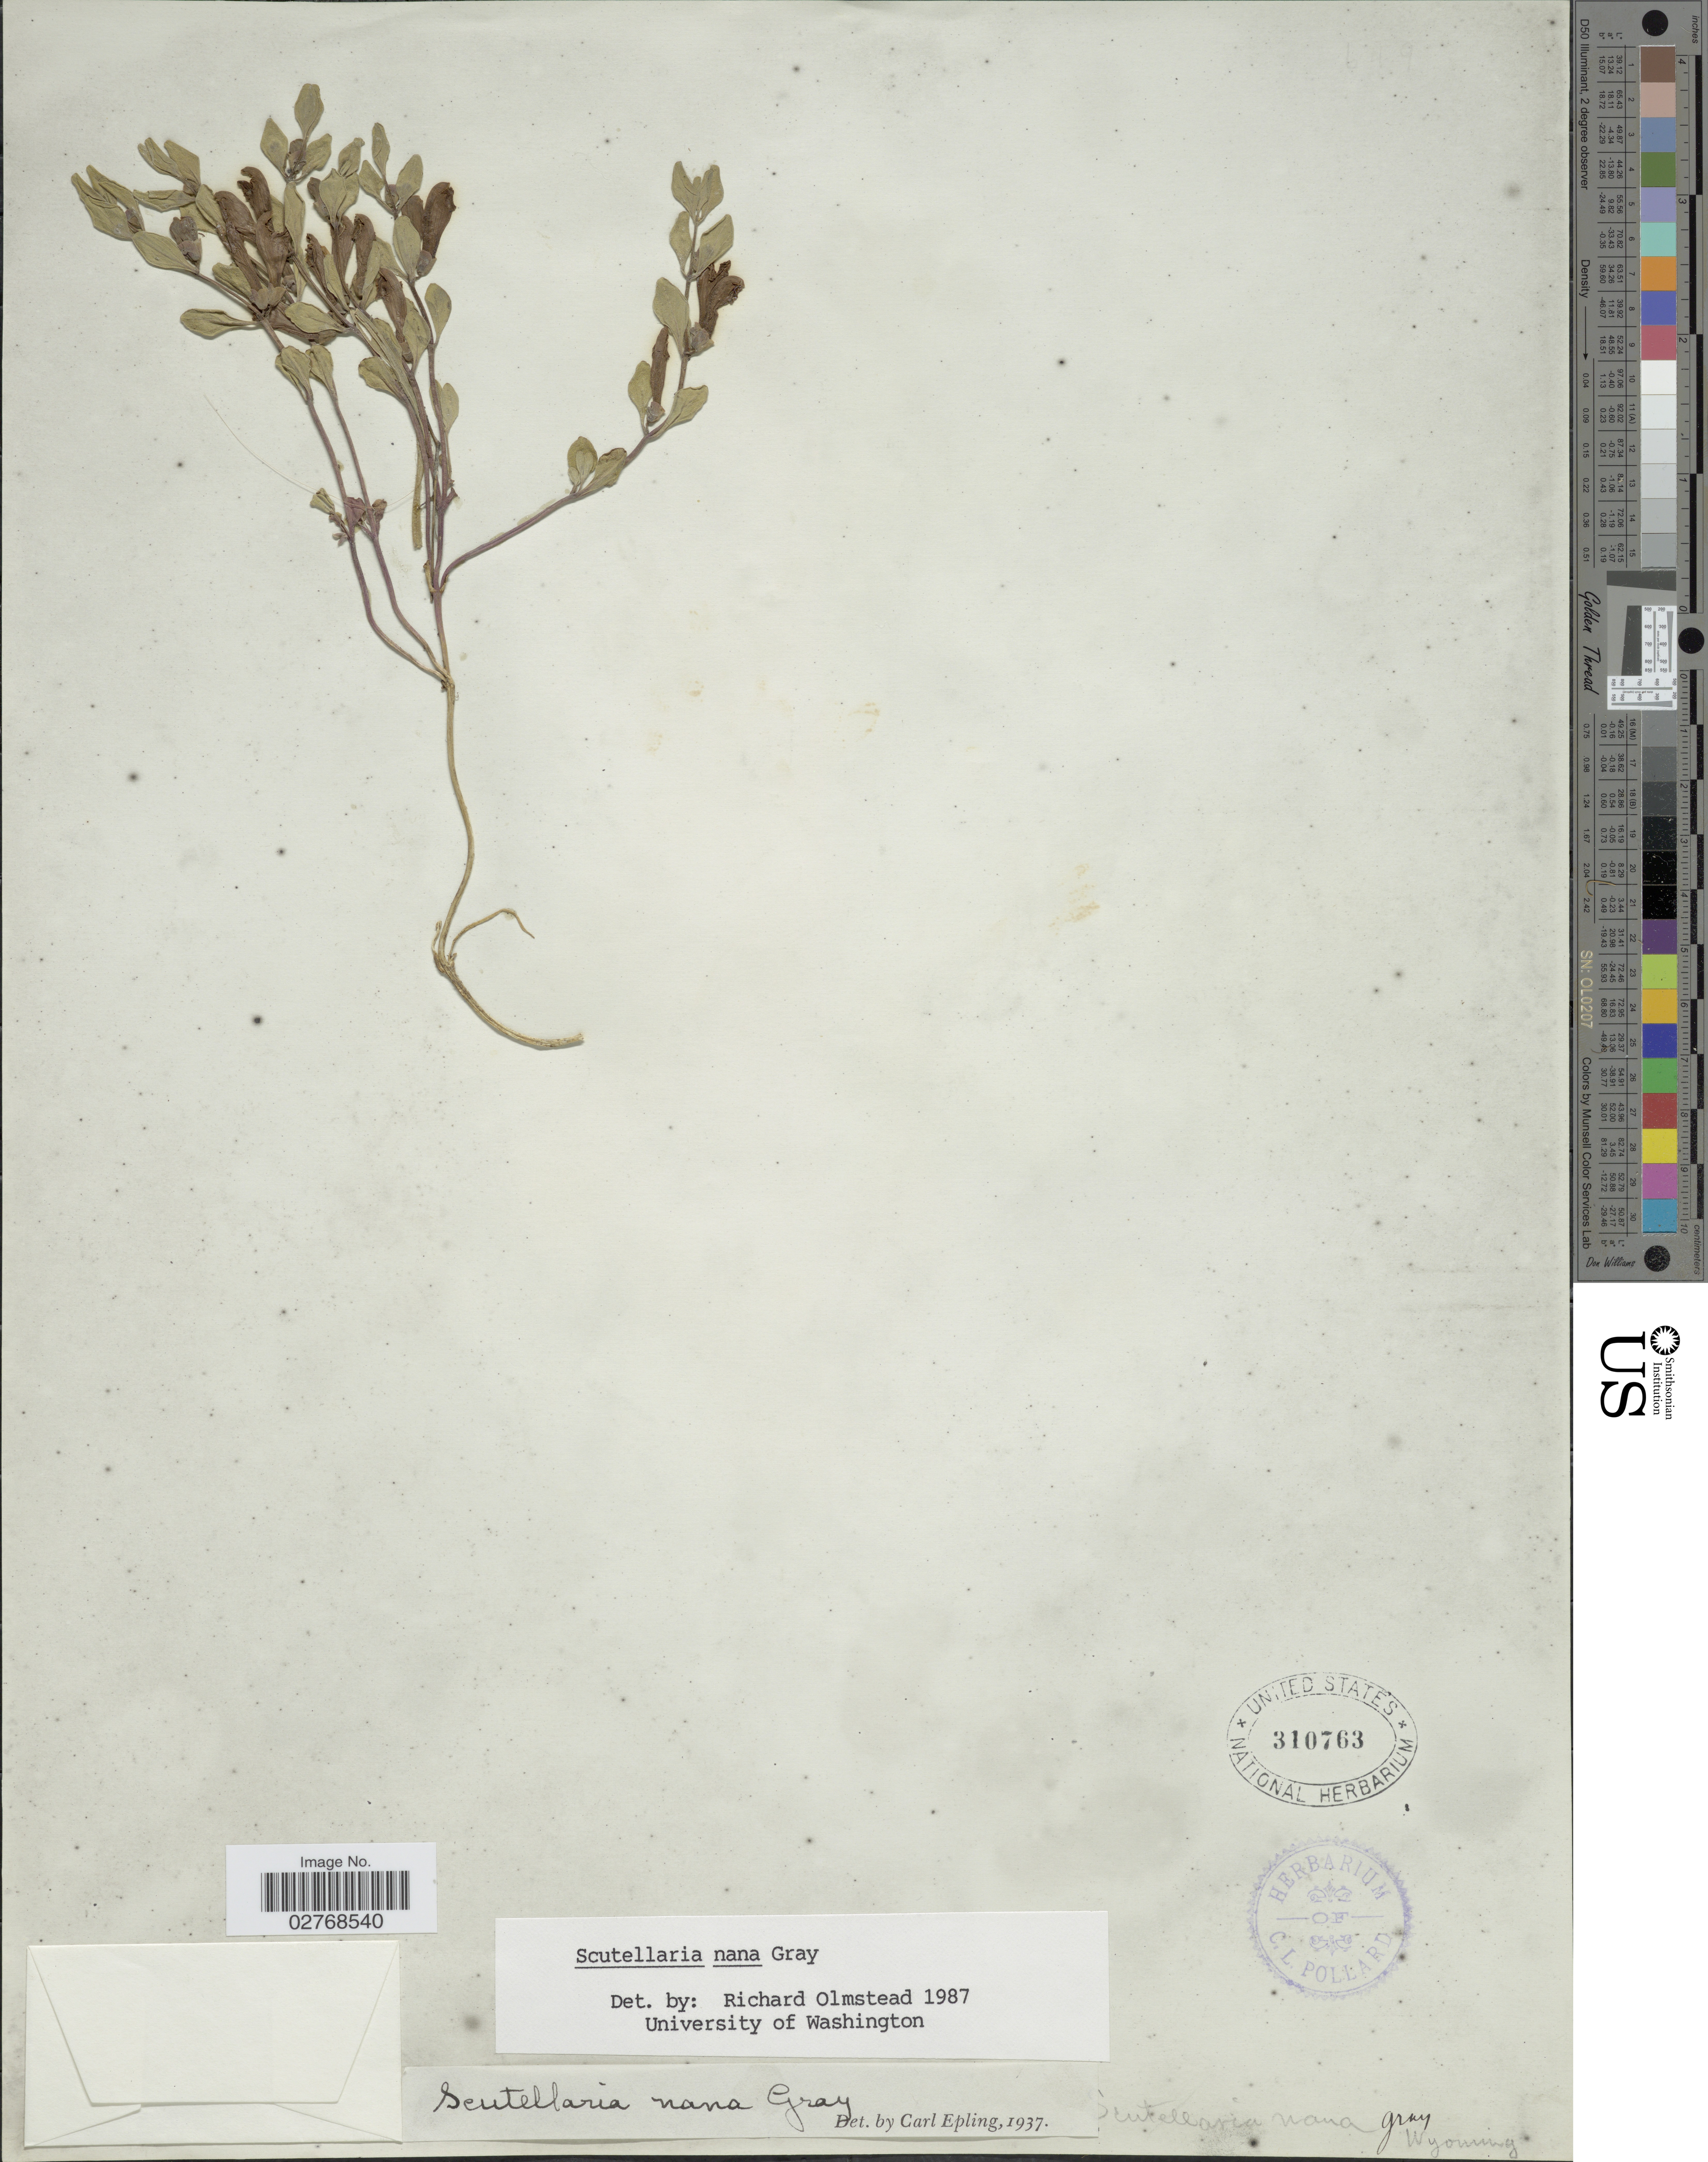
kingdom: Plantae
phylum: Tracheophyta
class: Magnoliopsida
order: Lamiales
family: Lamiaceae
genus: Scutellaria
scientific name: Scutellaria nana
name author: A. Gray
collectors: ex herb. C.L. Pollard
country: United States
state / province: Wyoming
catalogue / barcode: US 310763